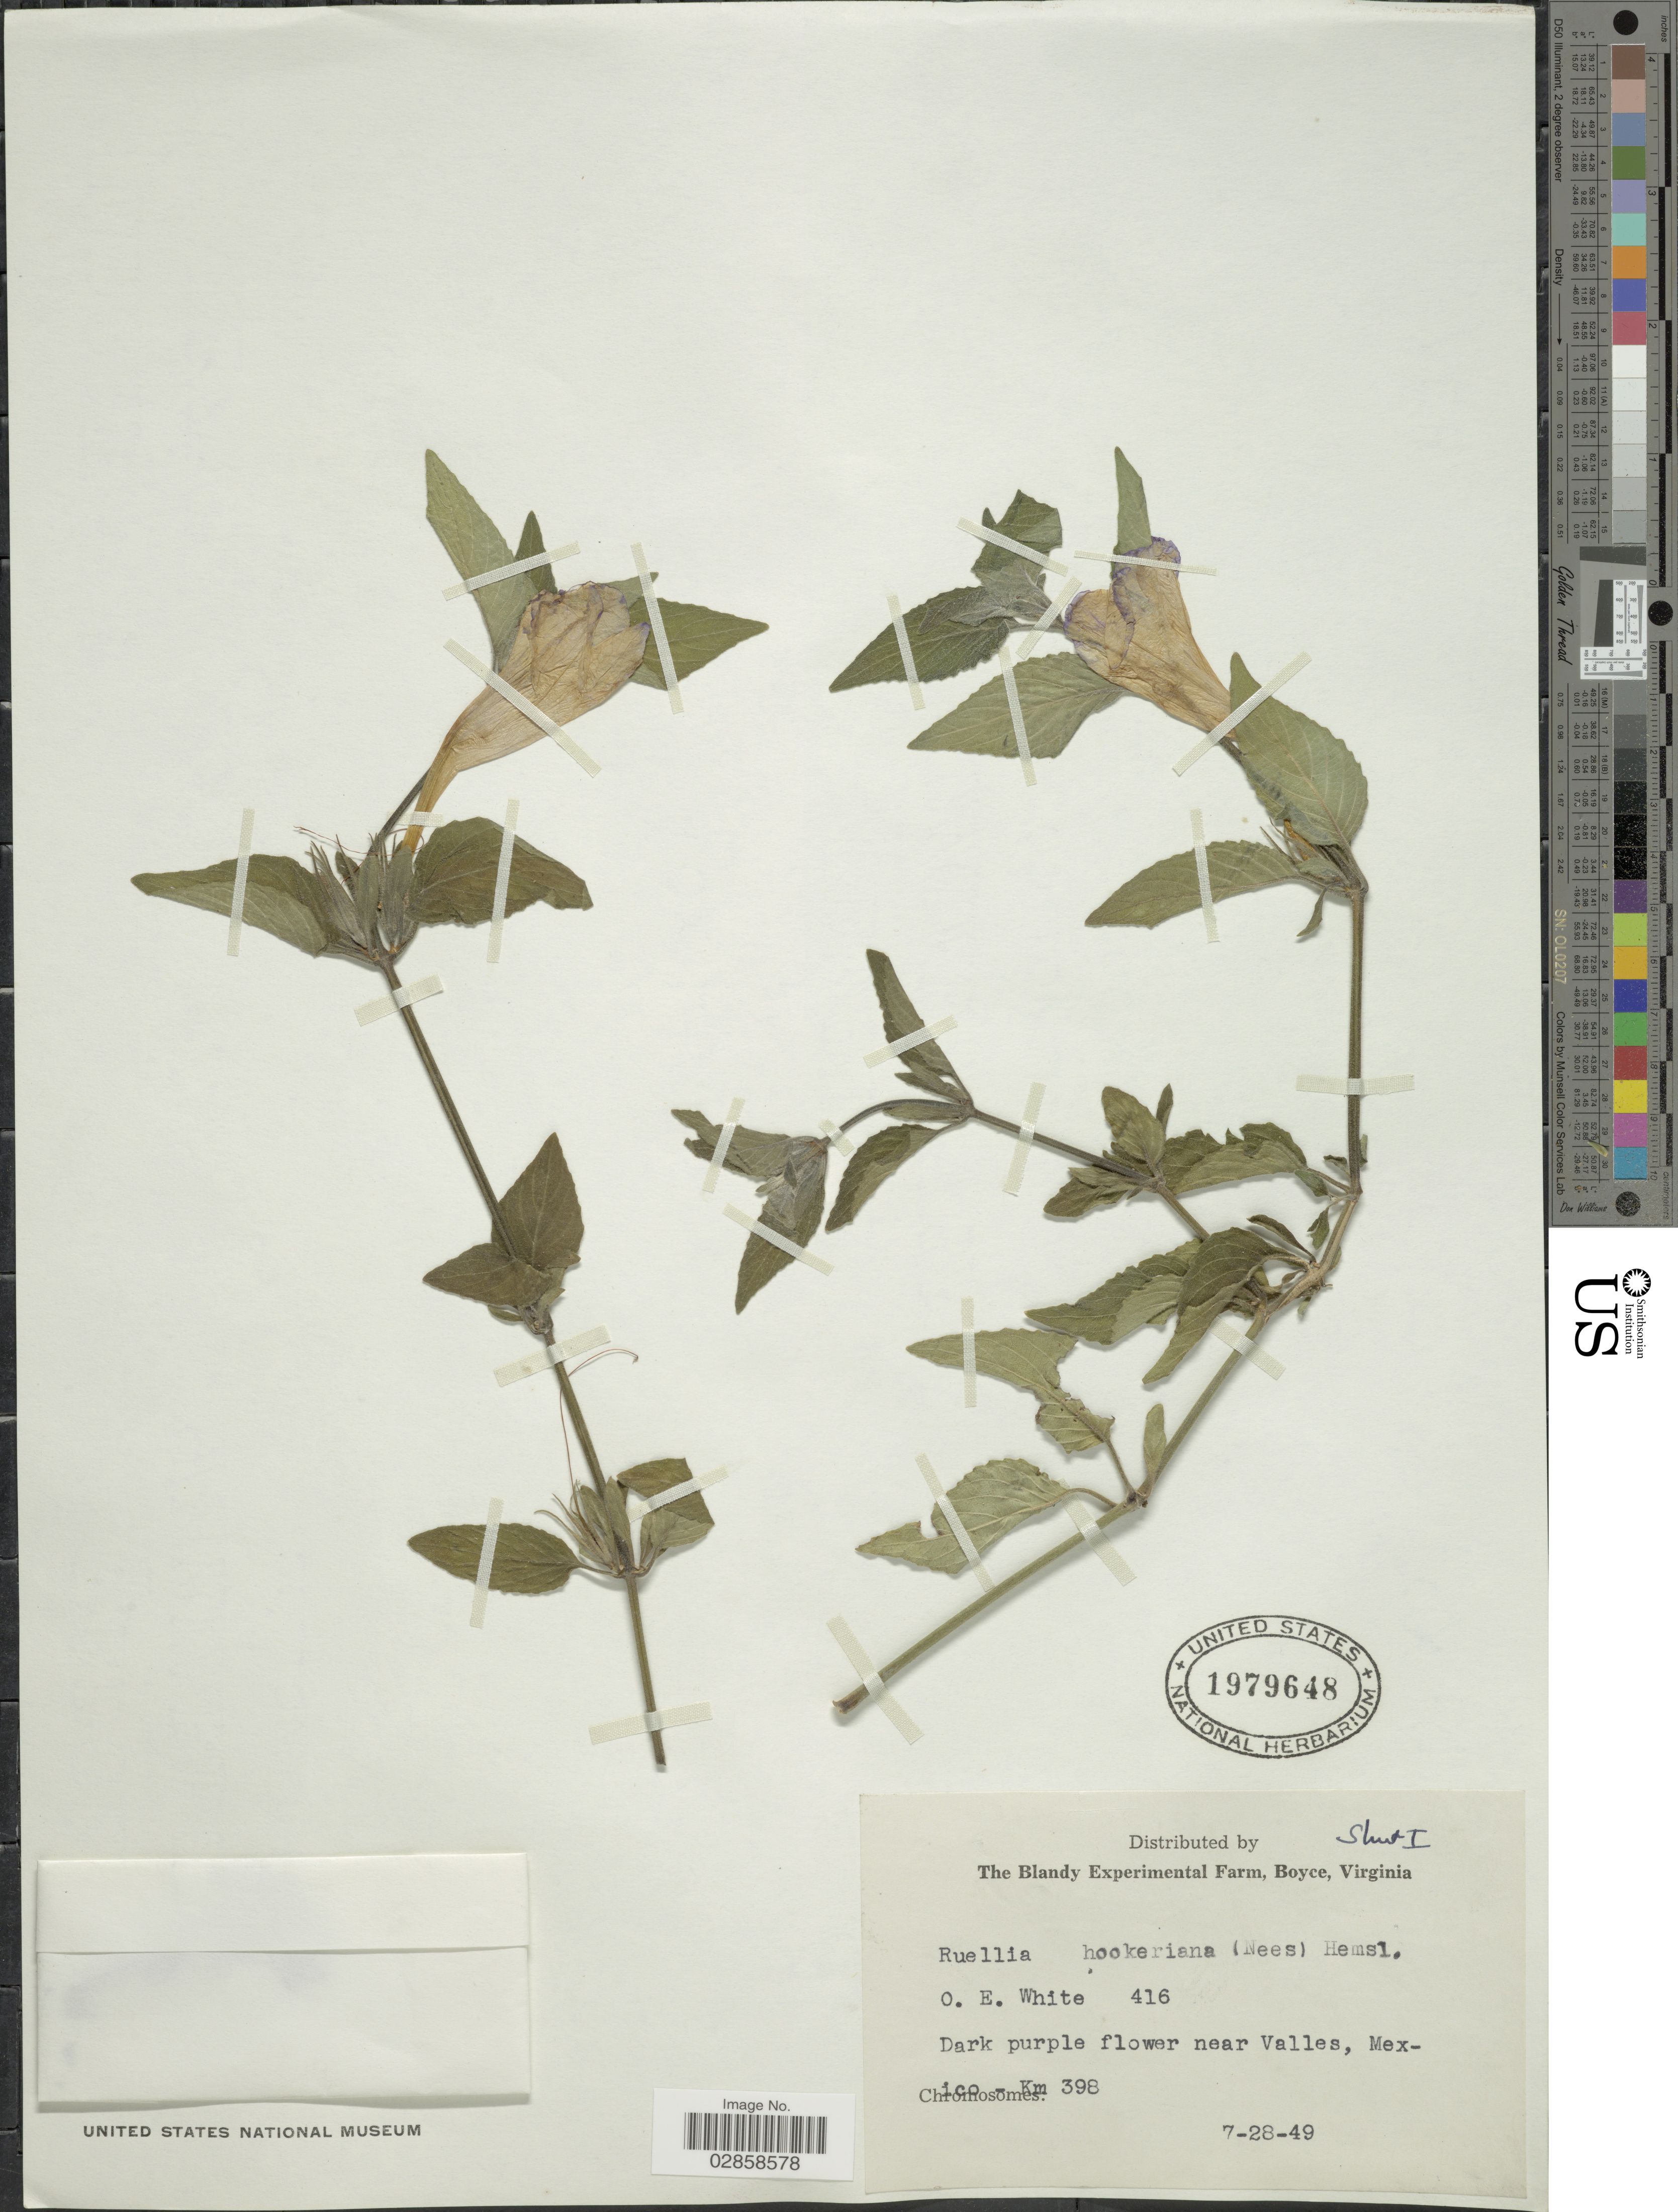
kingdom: Plantae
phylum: Tracheophyta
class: Magnoliopsida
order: Lamiales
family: Acanthaceae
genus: Ruellia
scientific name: Ruellia hookeriana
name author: (Nees) Hemsl.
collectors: O. E. White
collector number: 416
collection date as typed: Transcribed d/m/y: 28/7/49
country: Mexico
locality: Near Valles, Mexico-Km 398.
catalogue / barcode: US 1979648